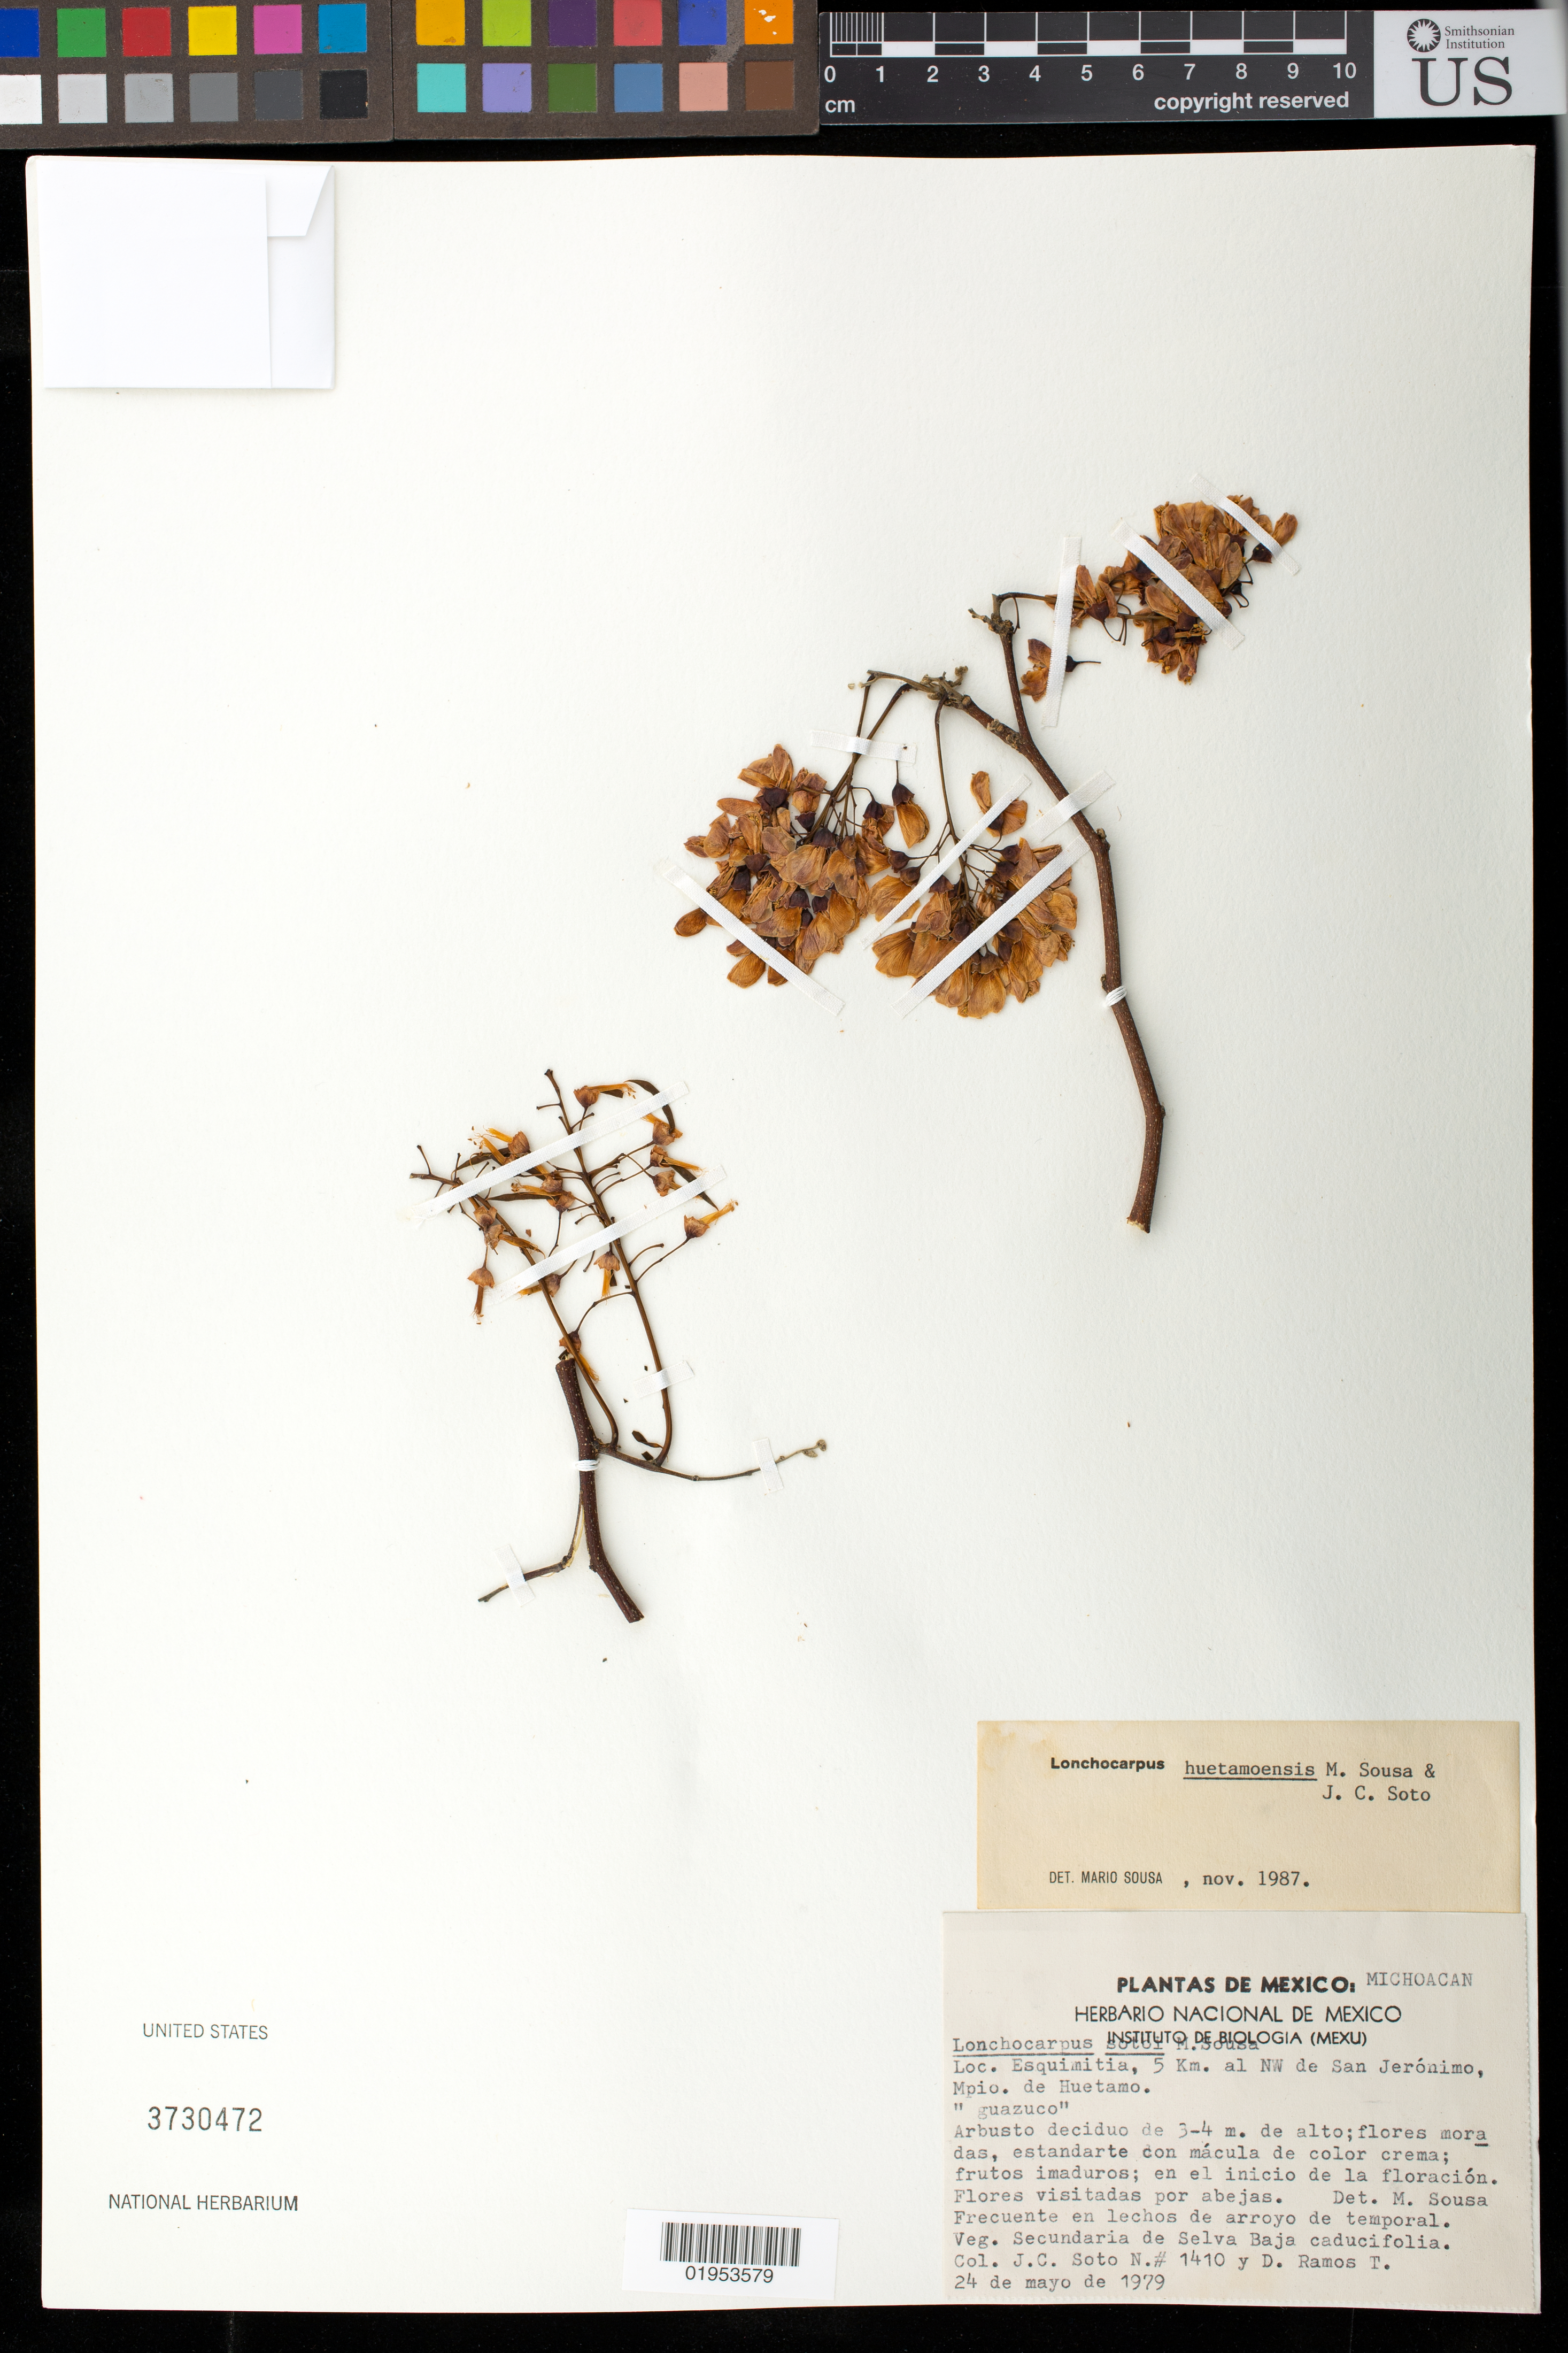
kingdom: Plantae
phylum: Tracheophyta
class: Magnoliopsida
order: Fabales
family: Fabaceae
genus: Lonchocarpus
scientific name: Lonchocarpus huetamoensis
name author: M. Sousa & J.C. Soto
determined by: Sousa S., Mario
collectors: J. C. Soto Núñez & D. Ramos Trejo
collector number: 1410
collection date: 1979-05-24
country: Mexico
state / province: Michoacán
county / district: Huetamo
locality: Esquimitia, 5 km al NW de San Jerónimo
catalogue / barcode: US 3730472